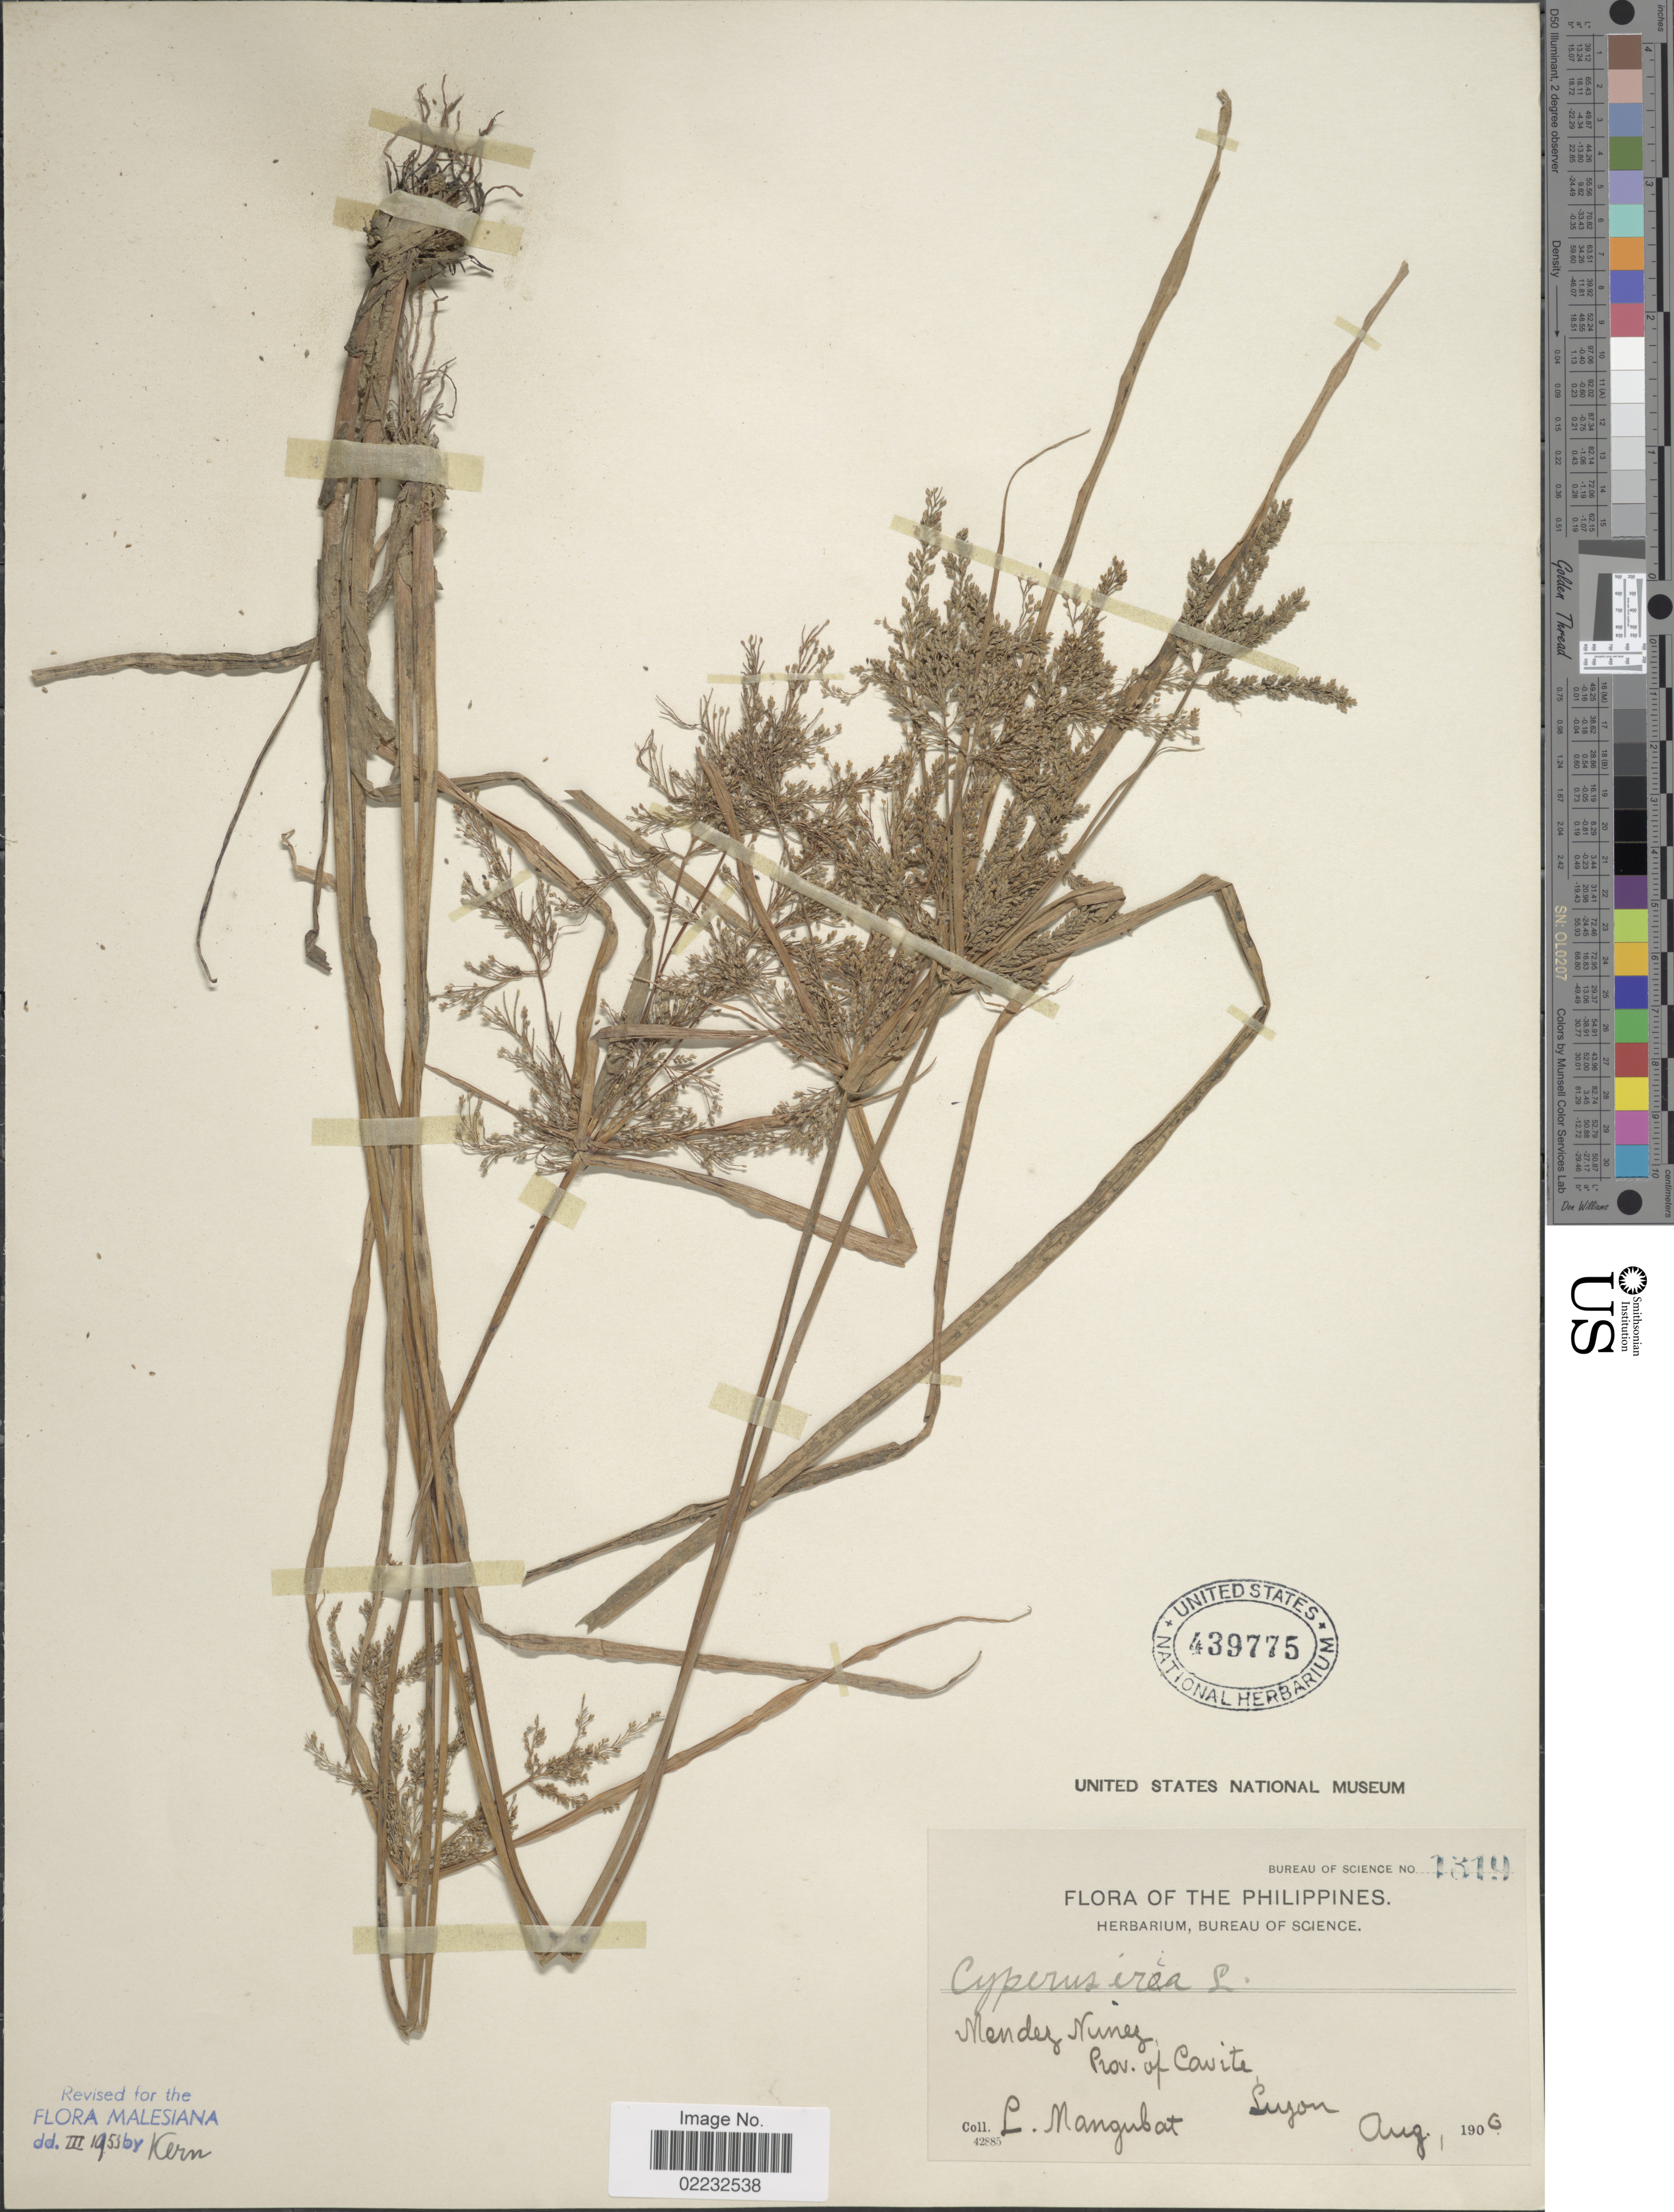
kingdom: Plantae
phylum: Tracheophyta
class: Liliopsida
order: Poales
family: Cyperaceae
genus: Cyperus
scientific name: Cyperus iria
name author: L.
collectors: L. Mangubat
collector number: Bureau of Science 1319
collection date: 1906-08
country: Philippines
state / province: Calabarzon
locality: Mendez Nunez, Prov. of Cavite, Luzon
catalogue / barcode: US 439775